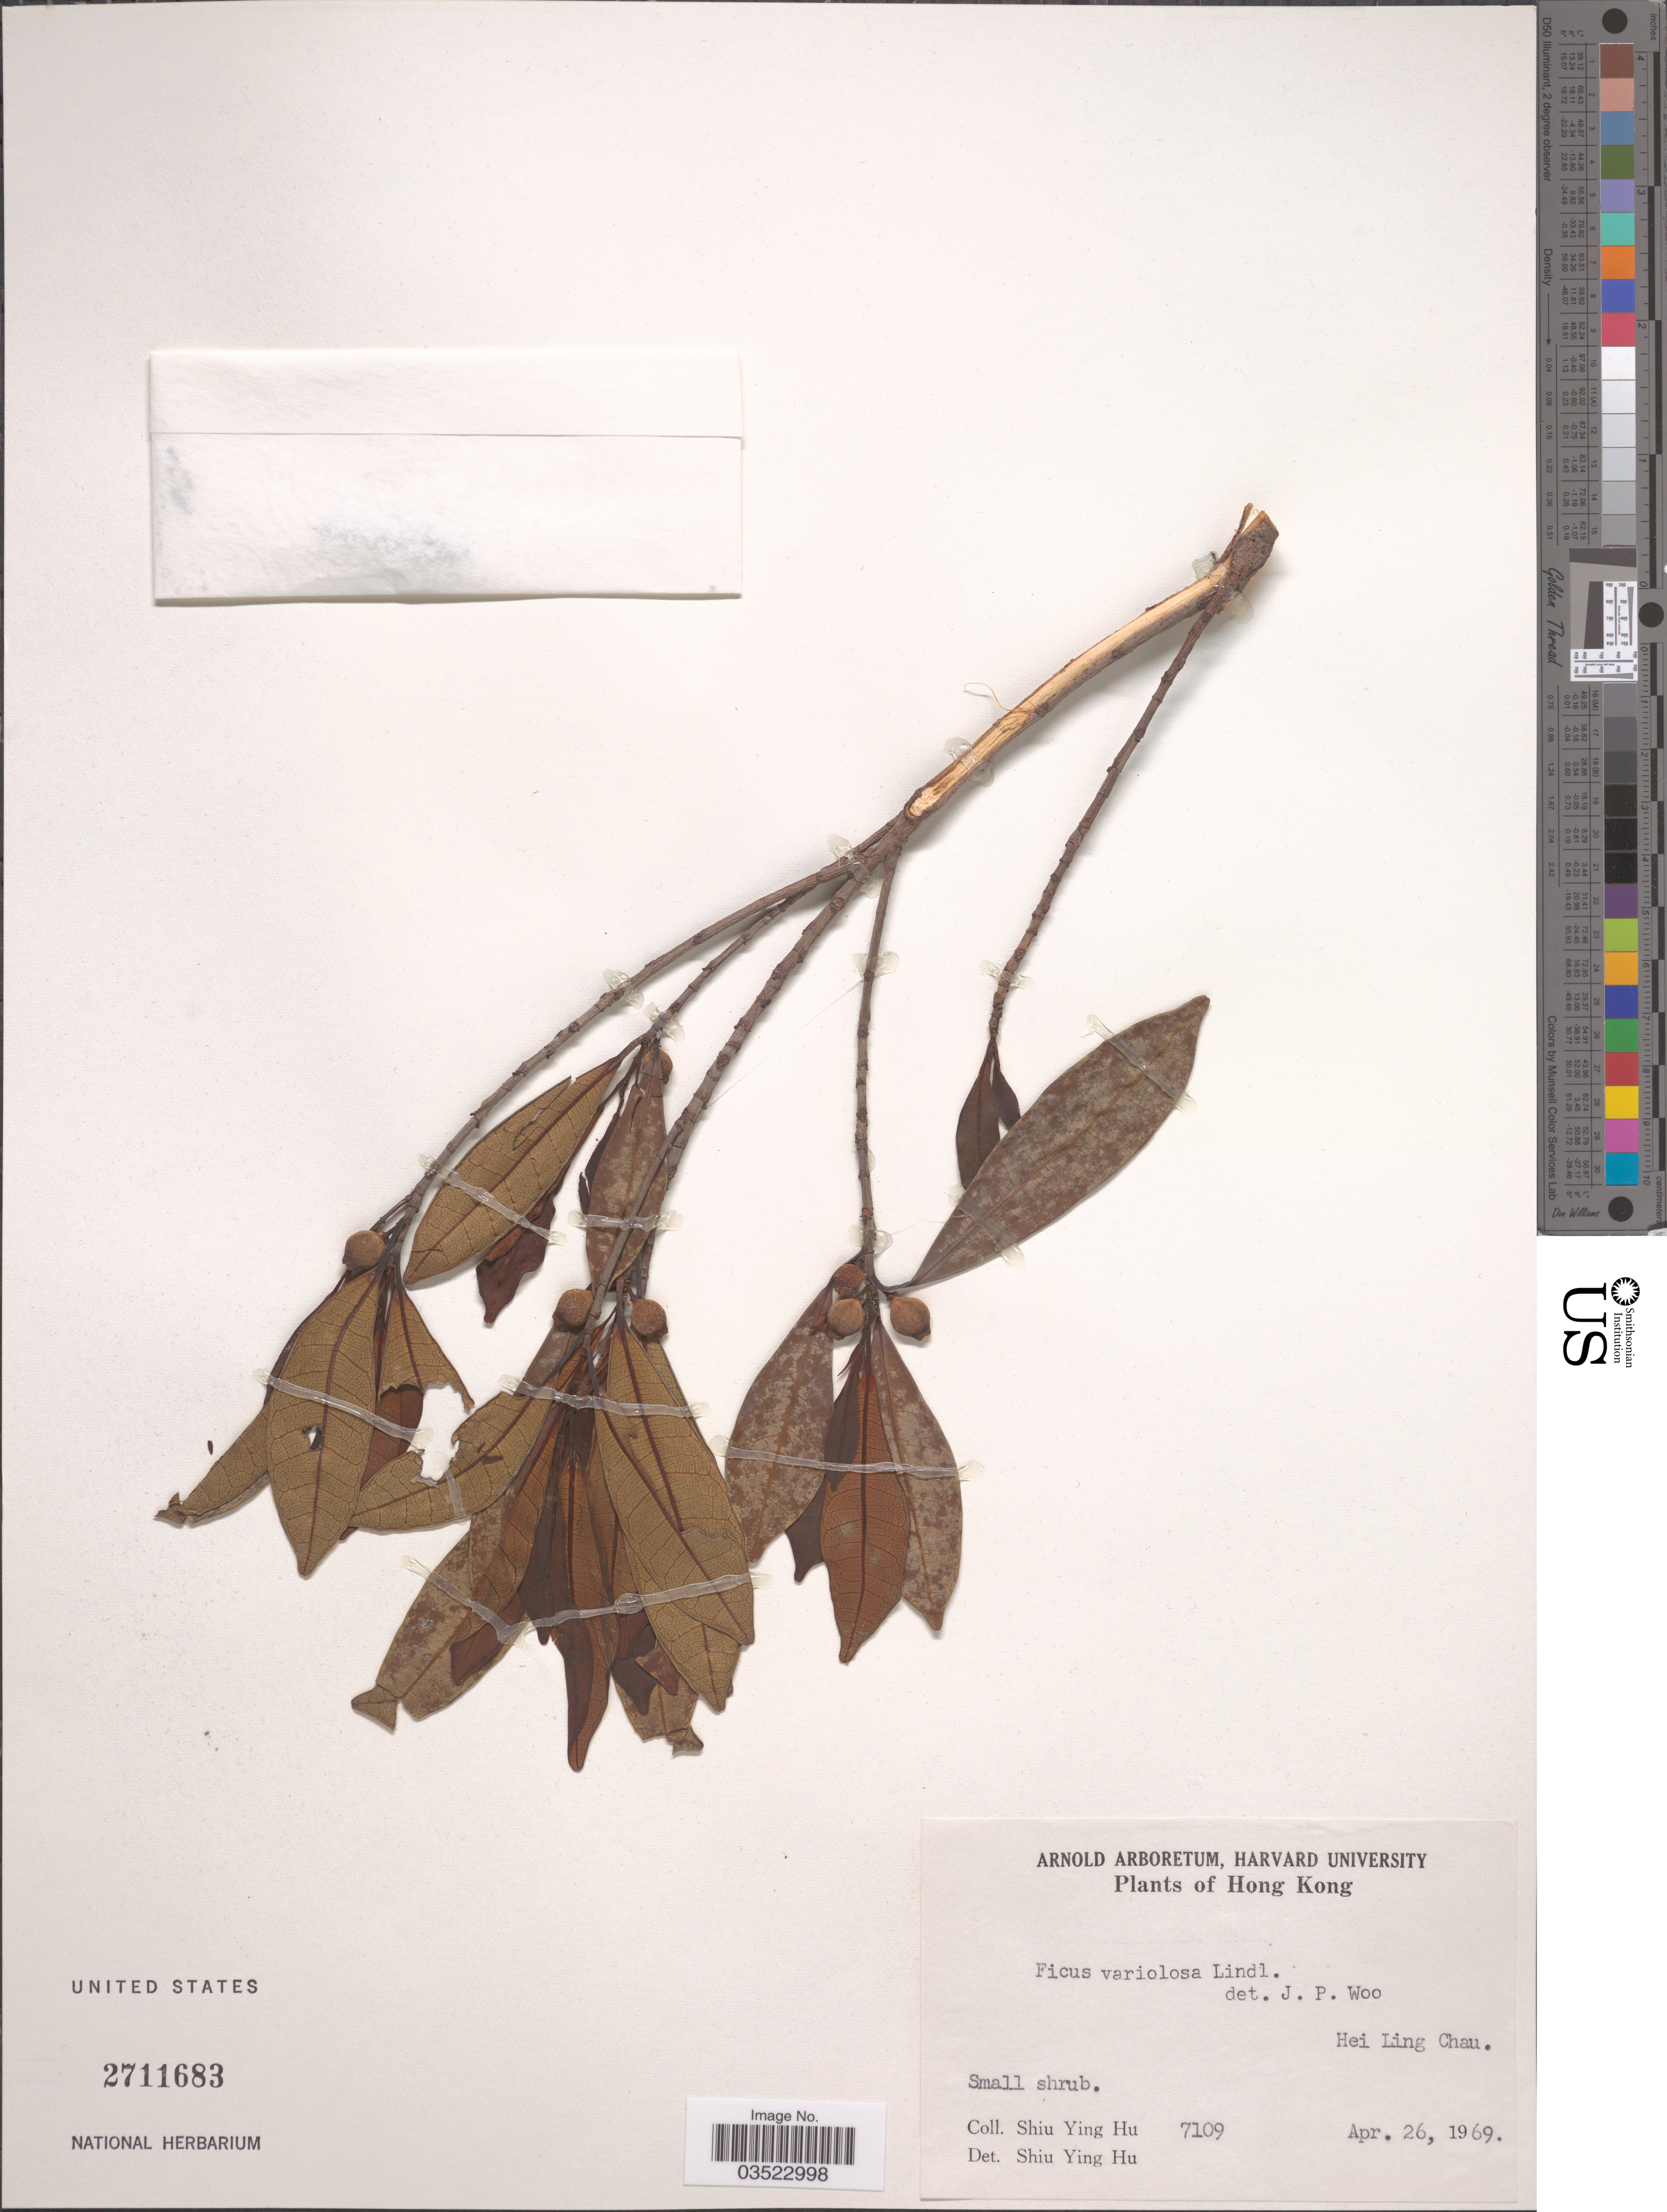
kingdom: Plantae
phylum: Tracheophyta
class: Magnoliopsida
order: Rosales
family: Moraceae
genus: Ficus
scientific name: Ficus variolosa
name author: Lindl. ex Benth.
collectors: S. Y. Hu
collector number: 7109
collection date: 1969-04-26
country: China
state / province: Hong Kong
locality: Hei Ling Chau.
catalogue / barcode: US 2711683